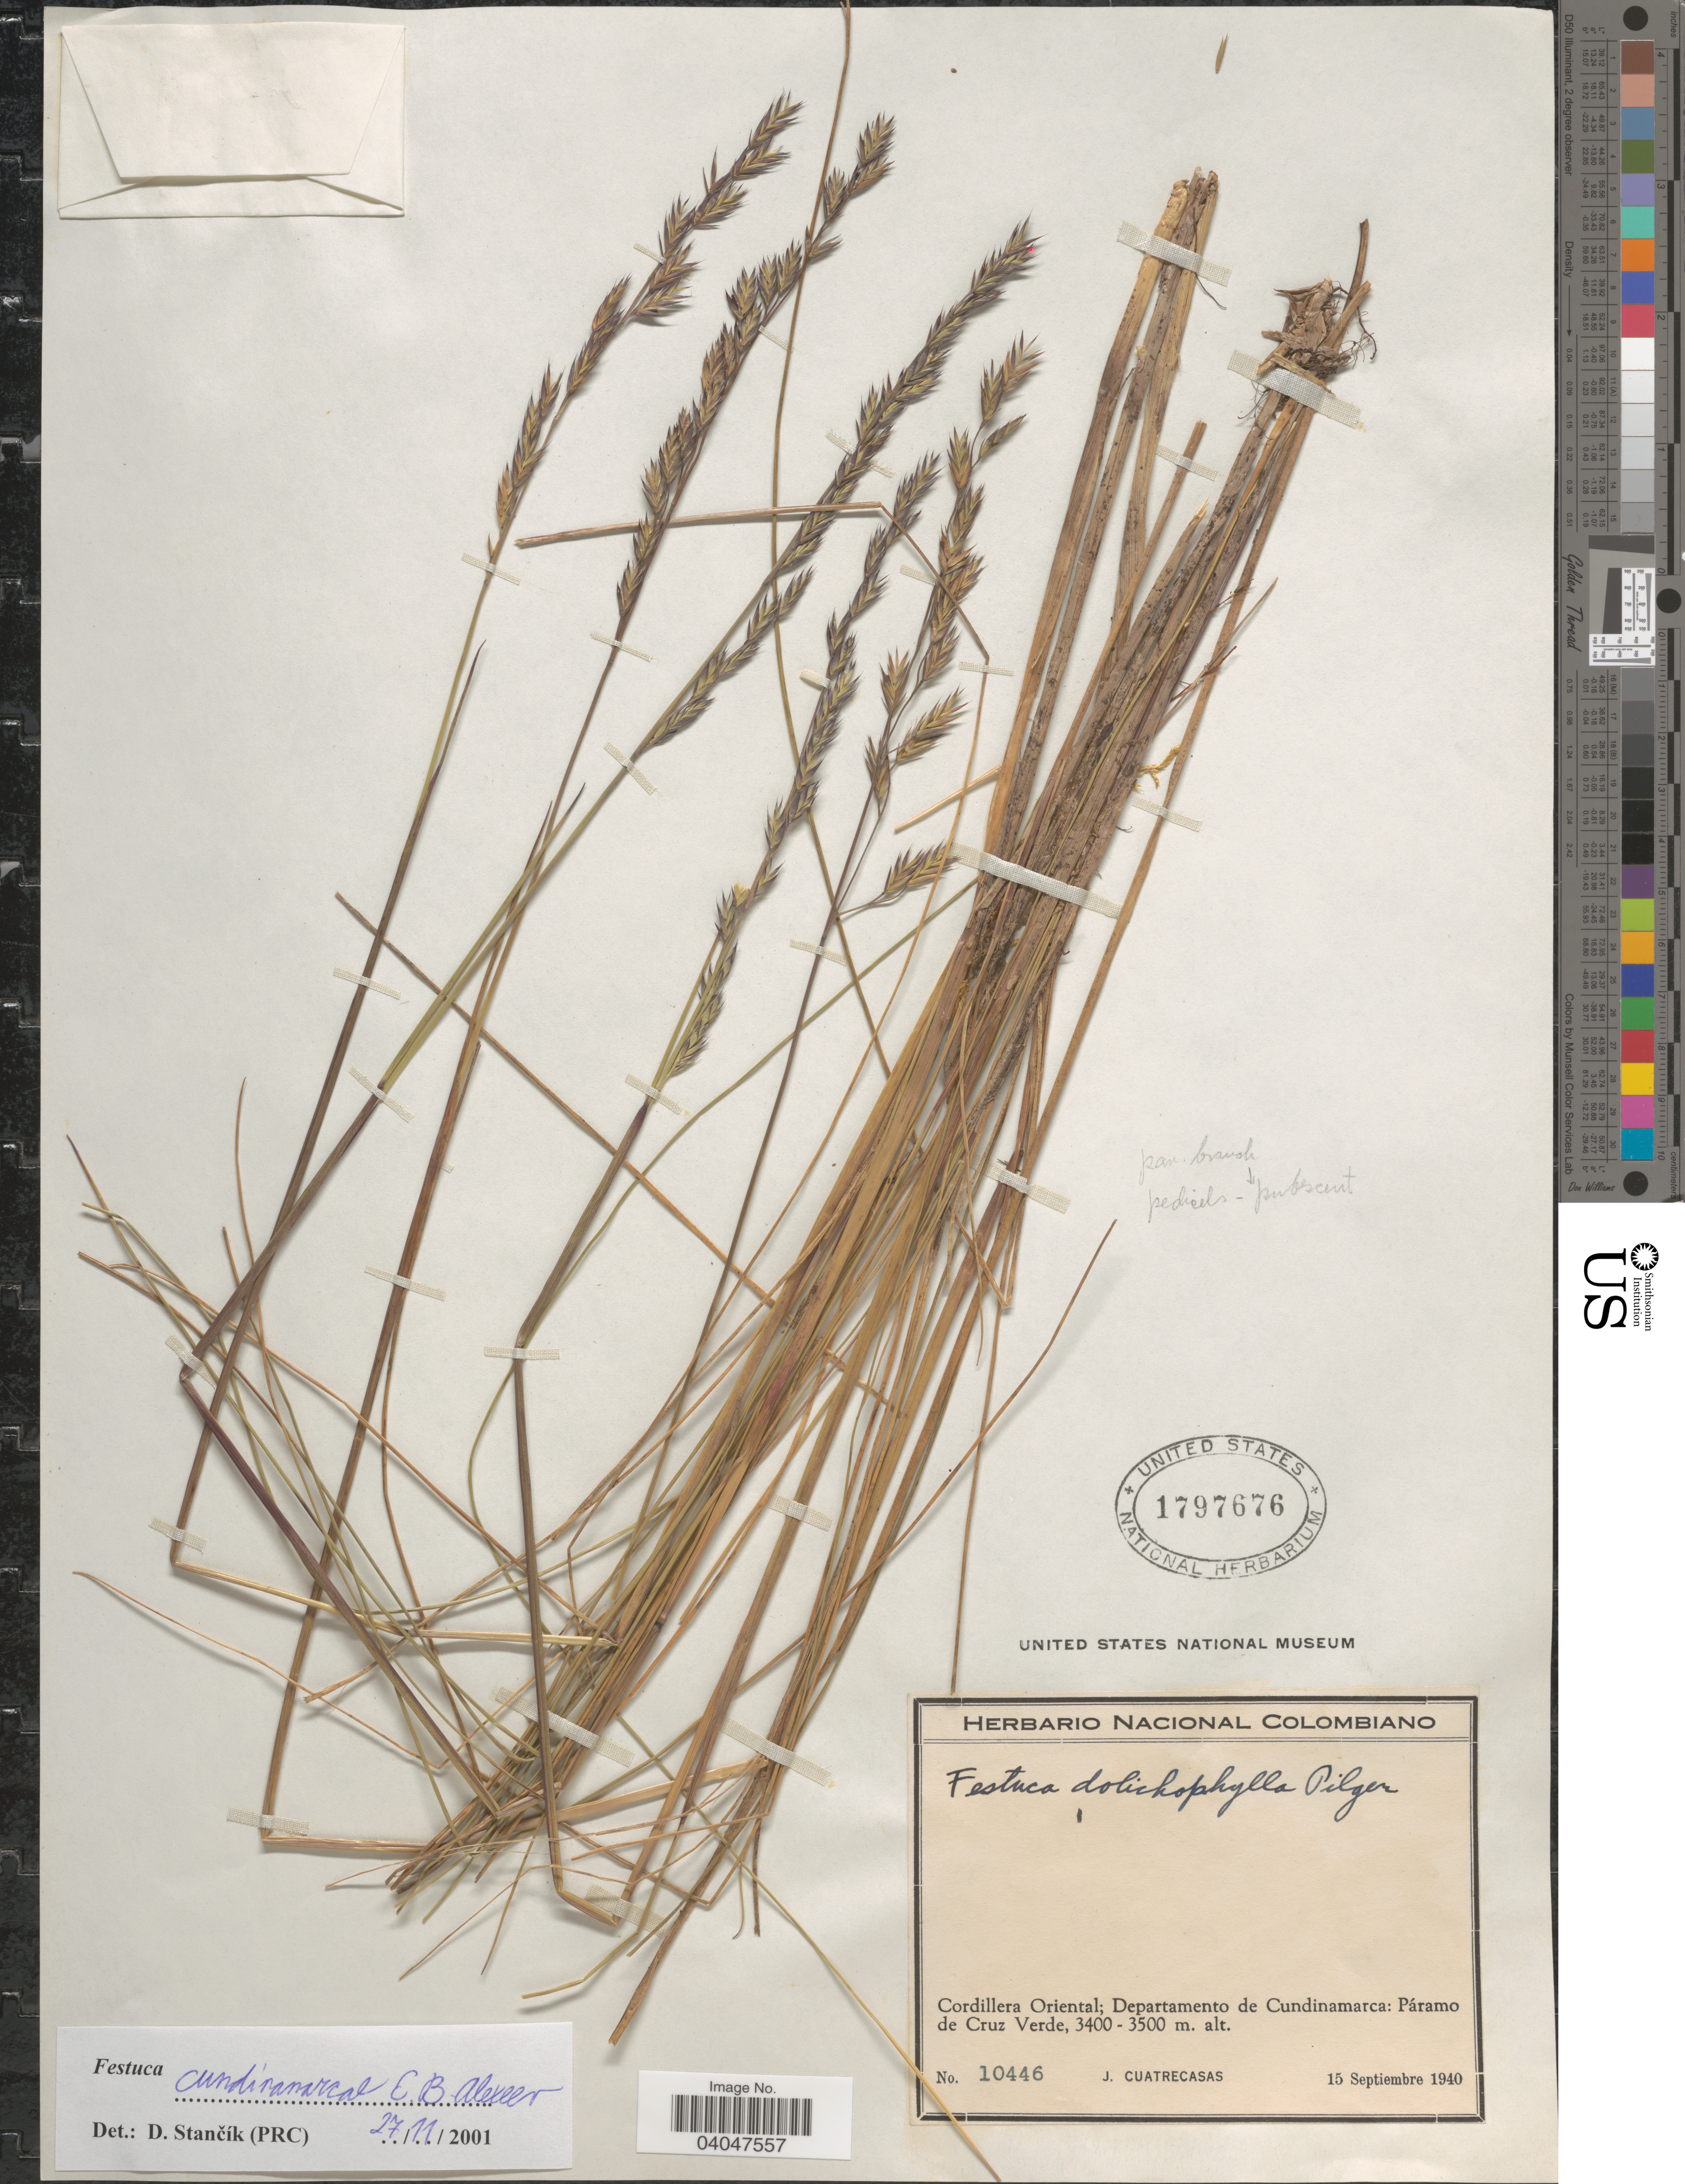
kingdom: Plantae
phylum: Tracheophyta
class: Liliopsida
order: Poales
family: Poaceae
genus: Festuca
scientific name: Festuca cundinamarcae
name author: E.B. Alexeev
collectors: J. Cuatrecasas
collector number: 10446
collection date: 1940-09-15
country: Colombia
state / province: Cundinamarca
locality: Cordillear Oriental; Departamento de Cundinamarca: Páramo de Cruz Verde.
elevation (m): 3400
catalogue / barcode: US 1797676